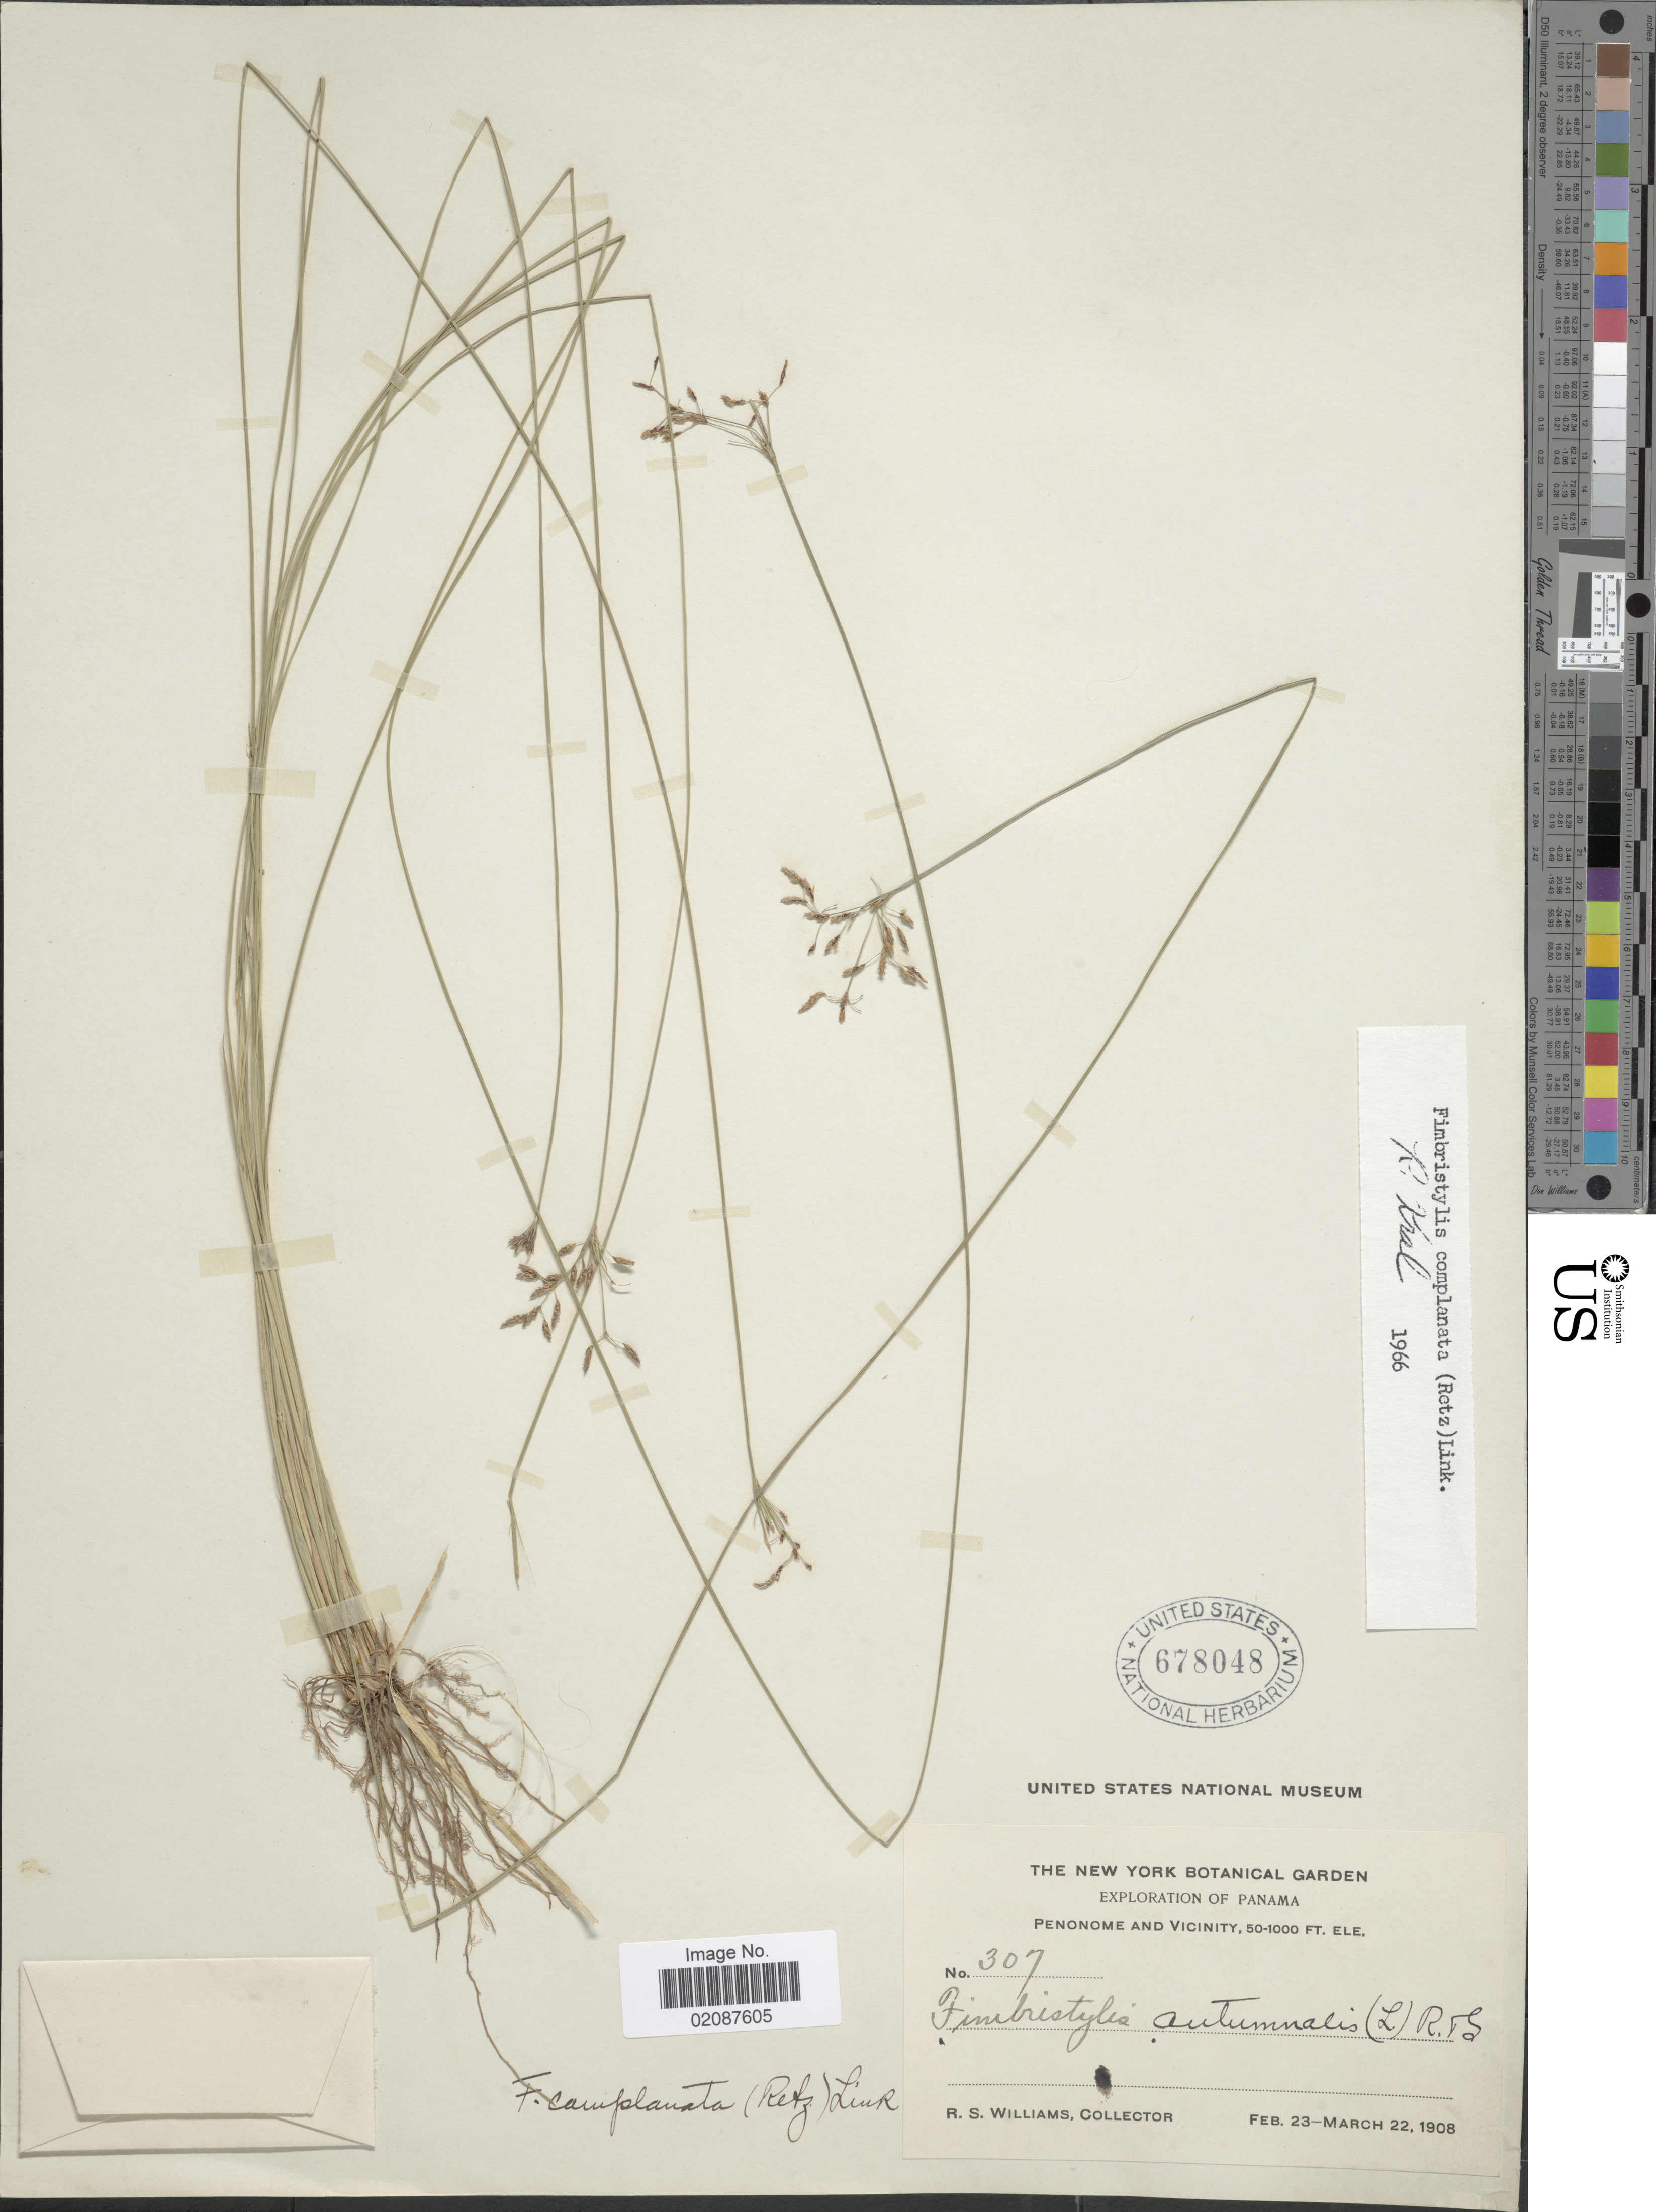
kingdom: Plantae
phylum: Tracheophyta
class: Liliopsida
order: Poales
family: Cyperaceae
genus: Fimbristylis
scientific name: Fimbristylis complanata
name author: (Retz.) Link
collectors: R. S. Williams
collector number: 307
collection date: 1908-02-23/1908-03-22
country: Panama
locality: Penonome and Vicinity.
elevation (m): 15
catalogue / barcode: US 678048